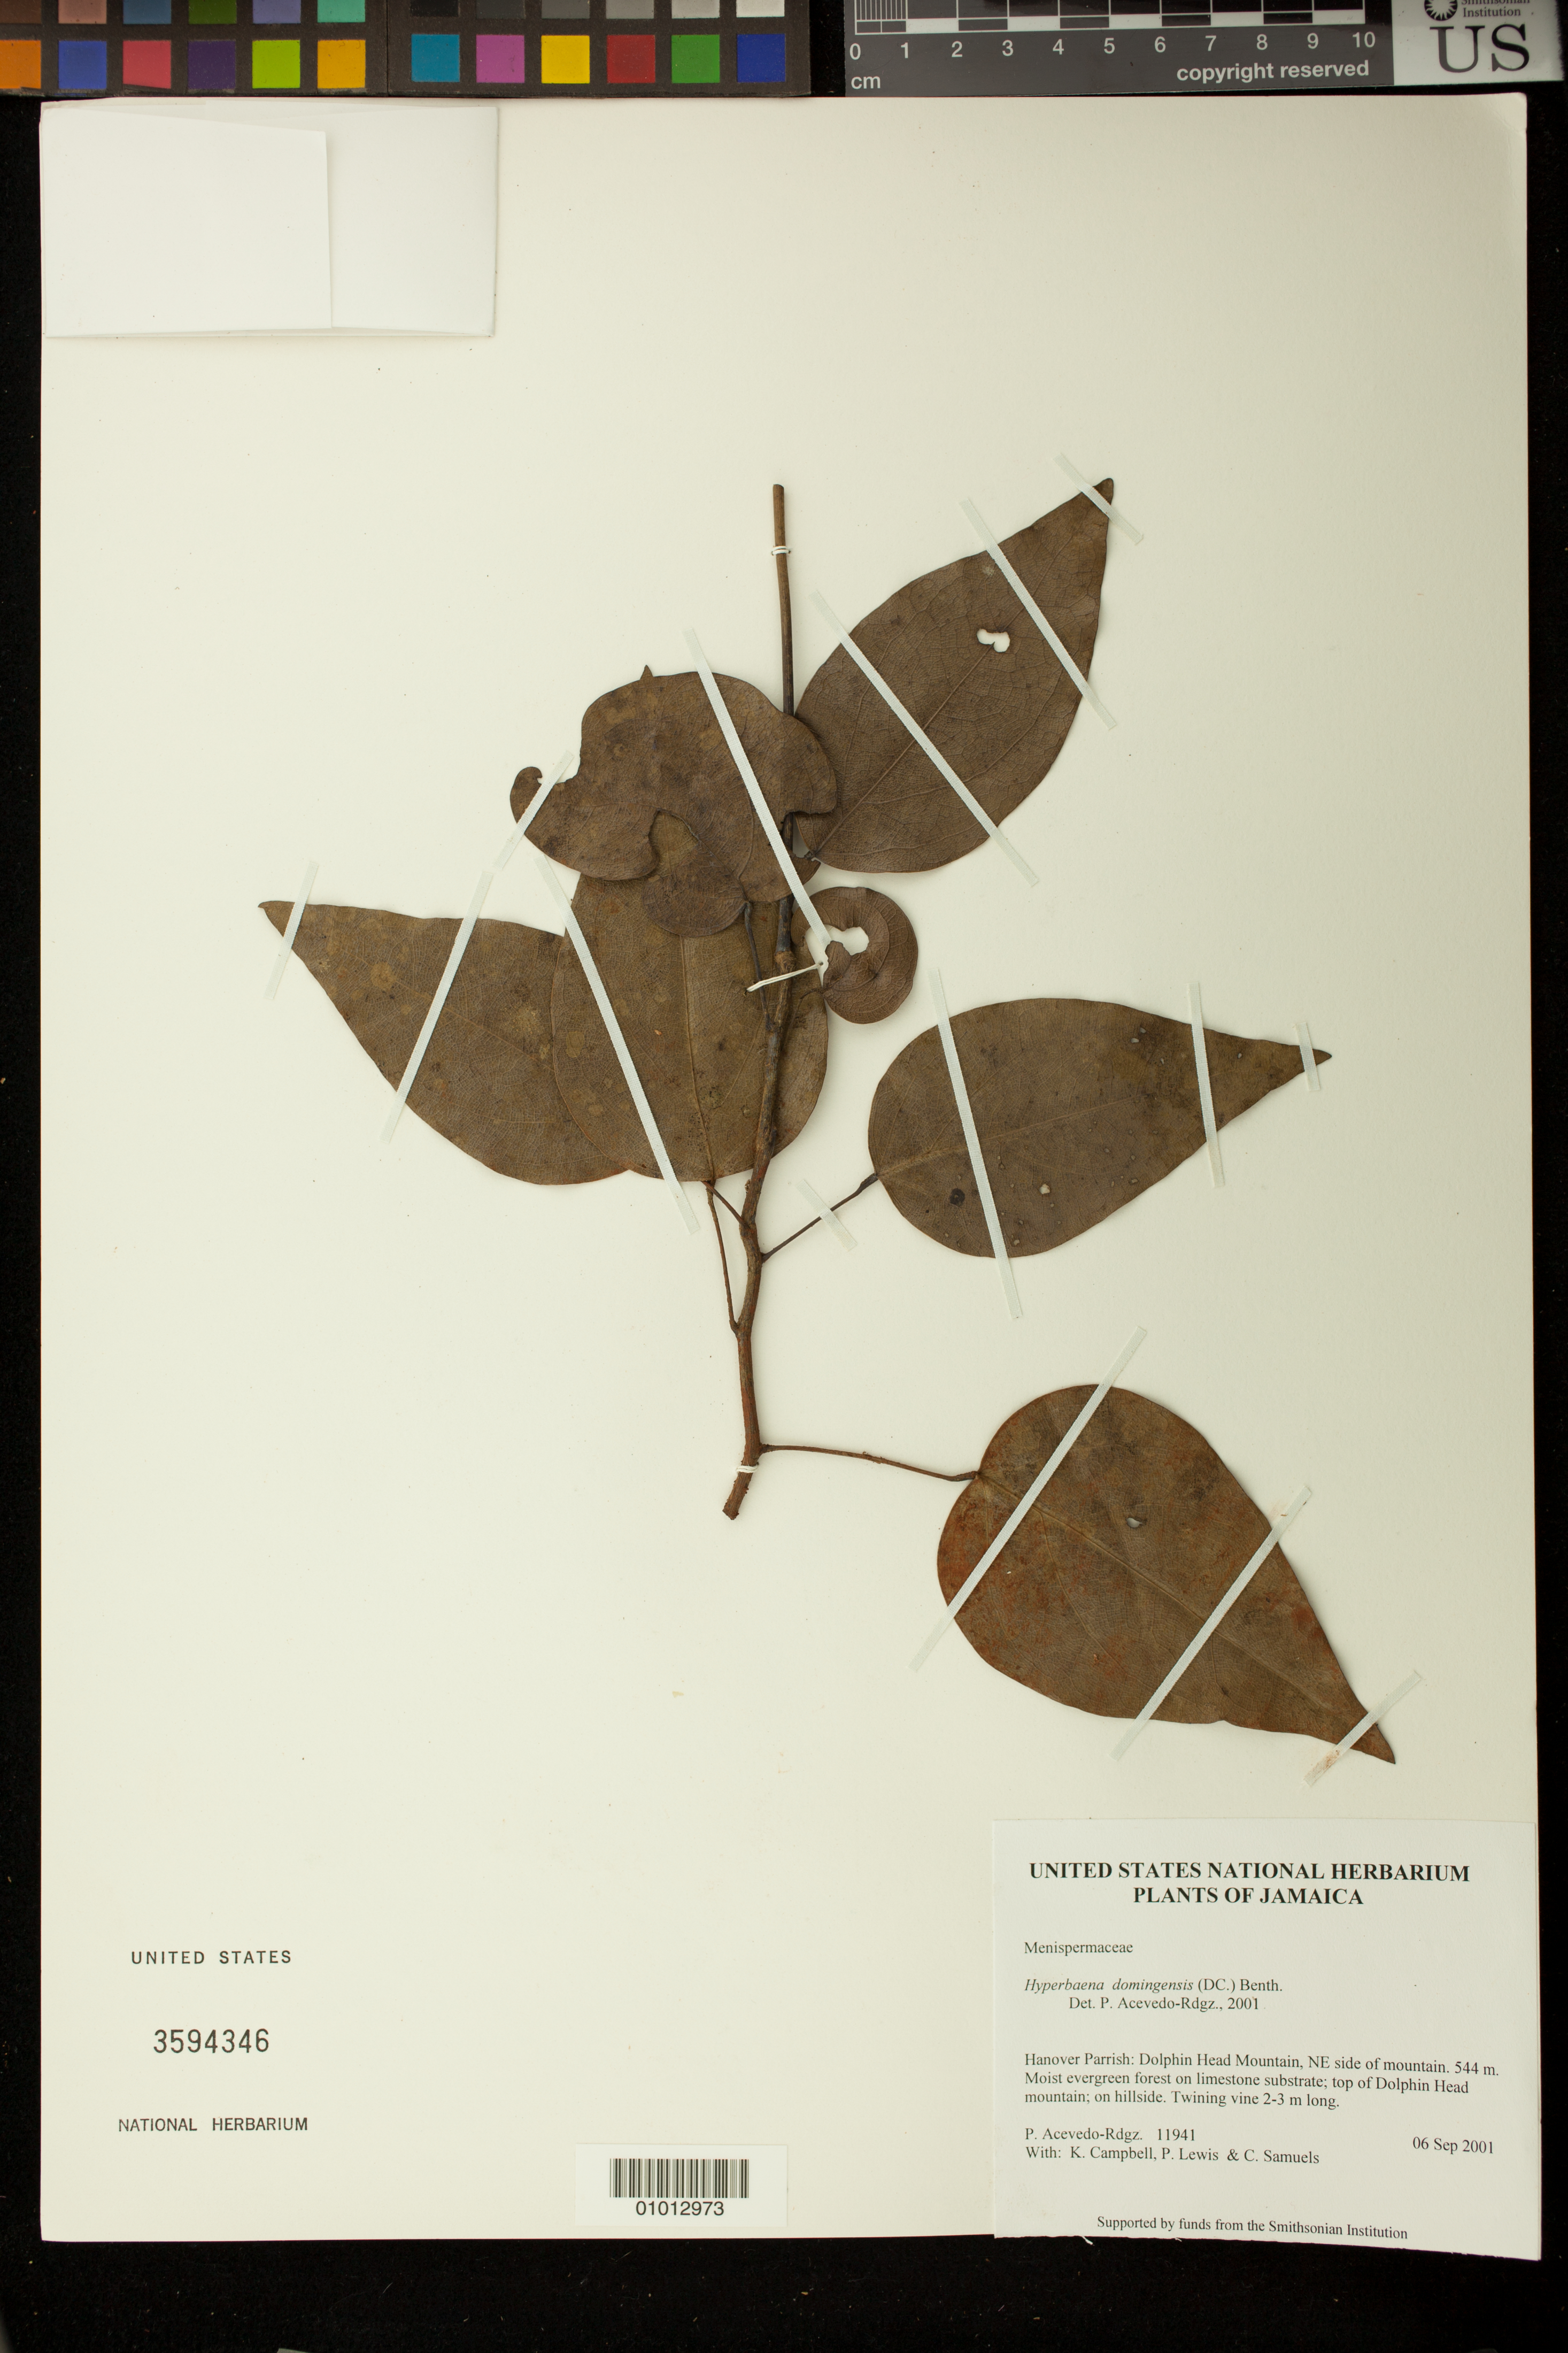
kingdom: Plantae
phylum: Tracheophyta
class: Magnoliopsida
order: Ranunculales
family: Menispermaceae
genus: Hyperbaena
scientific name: Hyperbaena domingensis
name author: (DC.) Benth.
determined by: Acevedo-Rodríguez, P., (BOT), Smithsonian Institution - National Museum of Natural History (UNITED STATES)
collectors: P. Acevedo-Rodr., K. Campbell, P. Lewis & C. Samuels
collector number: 11941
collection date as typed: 06 Sep 2001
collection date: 2001-09-06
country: Jamaica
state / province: Hanover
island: Jamaica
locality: Hanover Parrish: Dolphin Head Mountain, NE side of mountain.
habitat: Moist evergreen forest on limestone substrate; top of Dolphin Head mountain; on hillside.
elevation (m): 544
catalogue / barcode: US 3594346